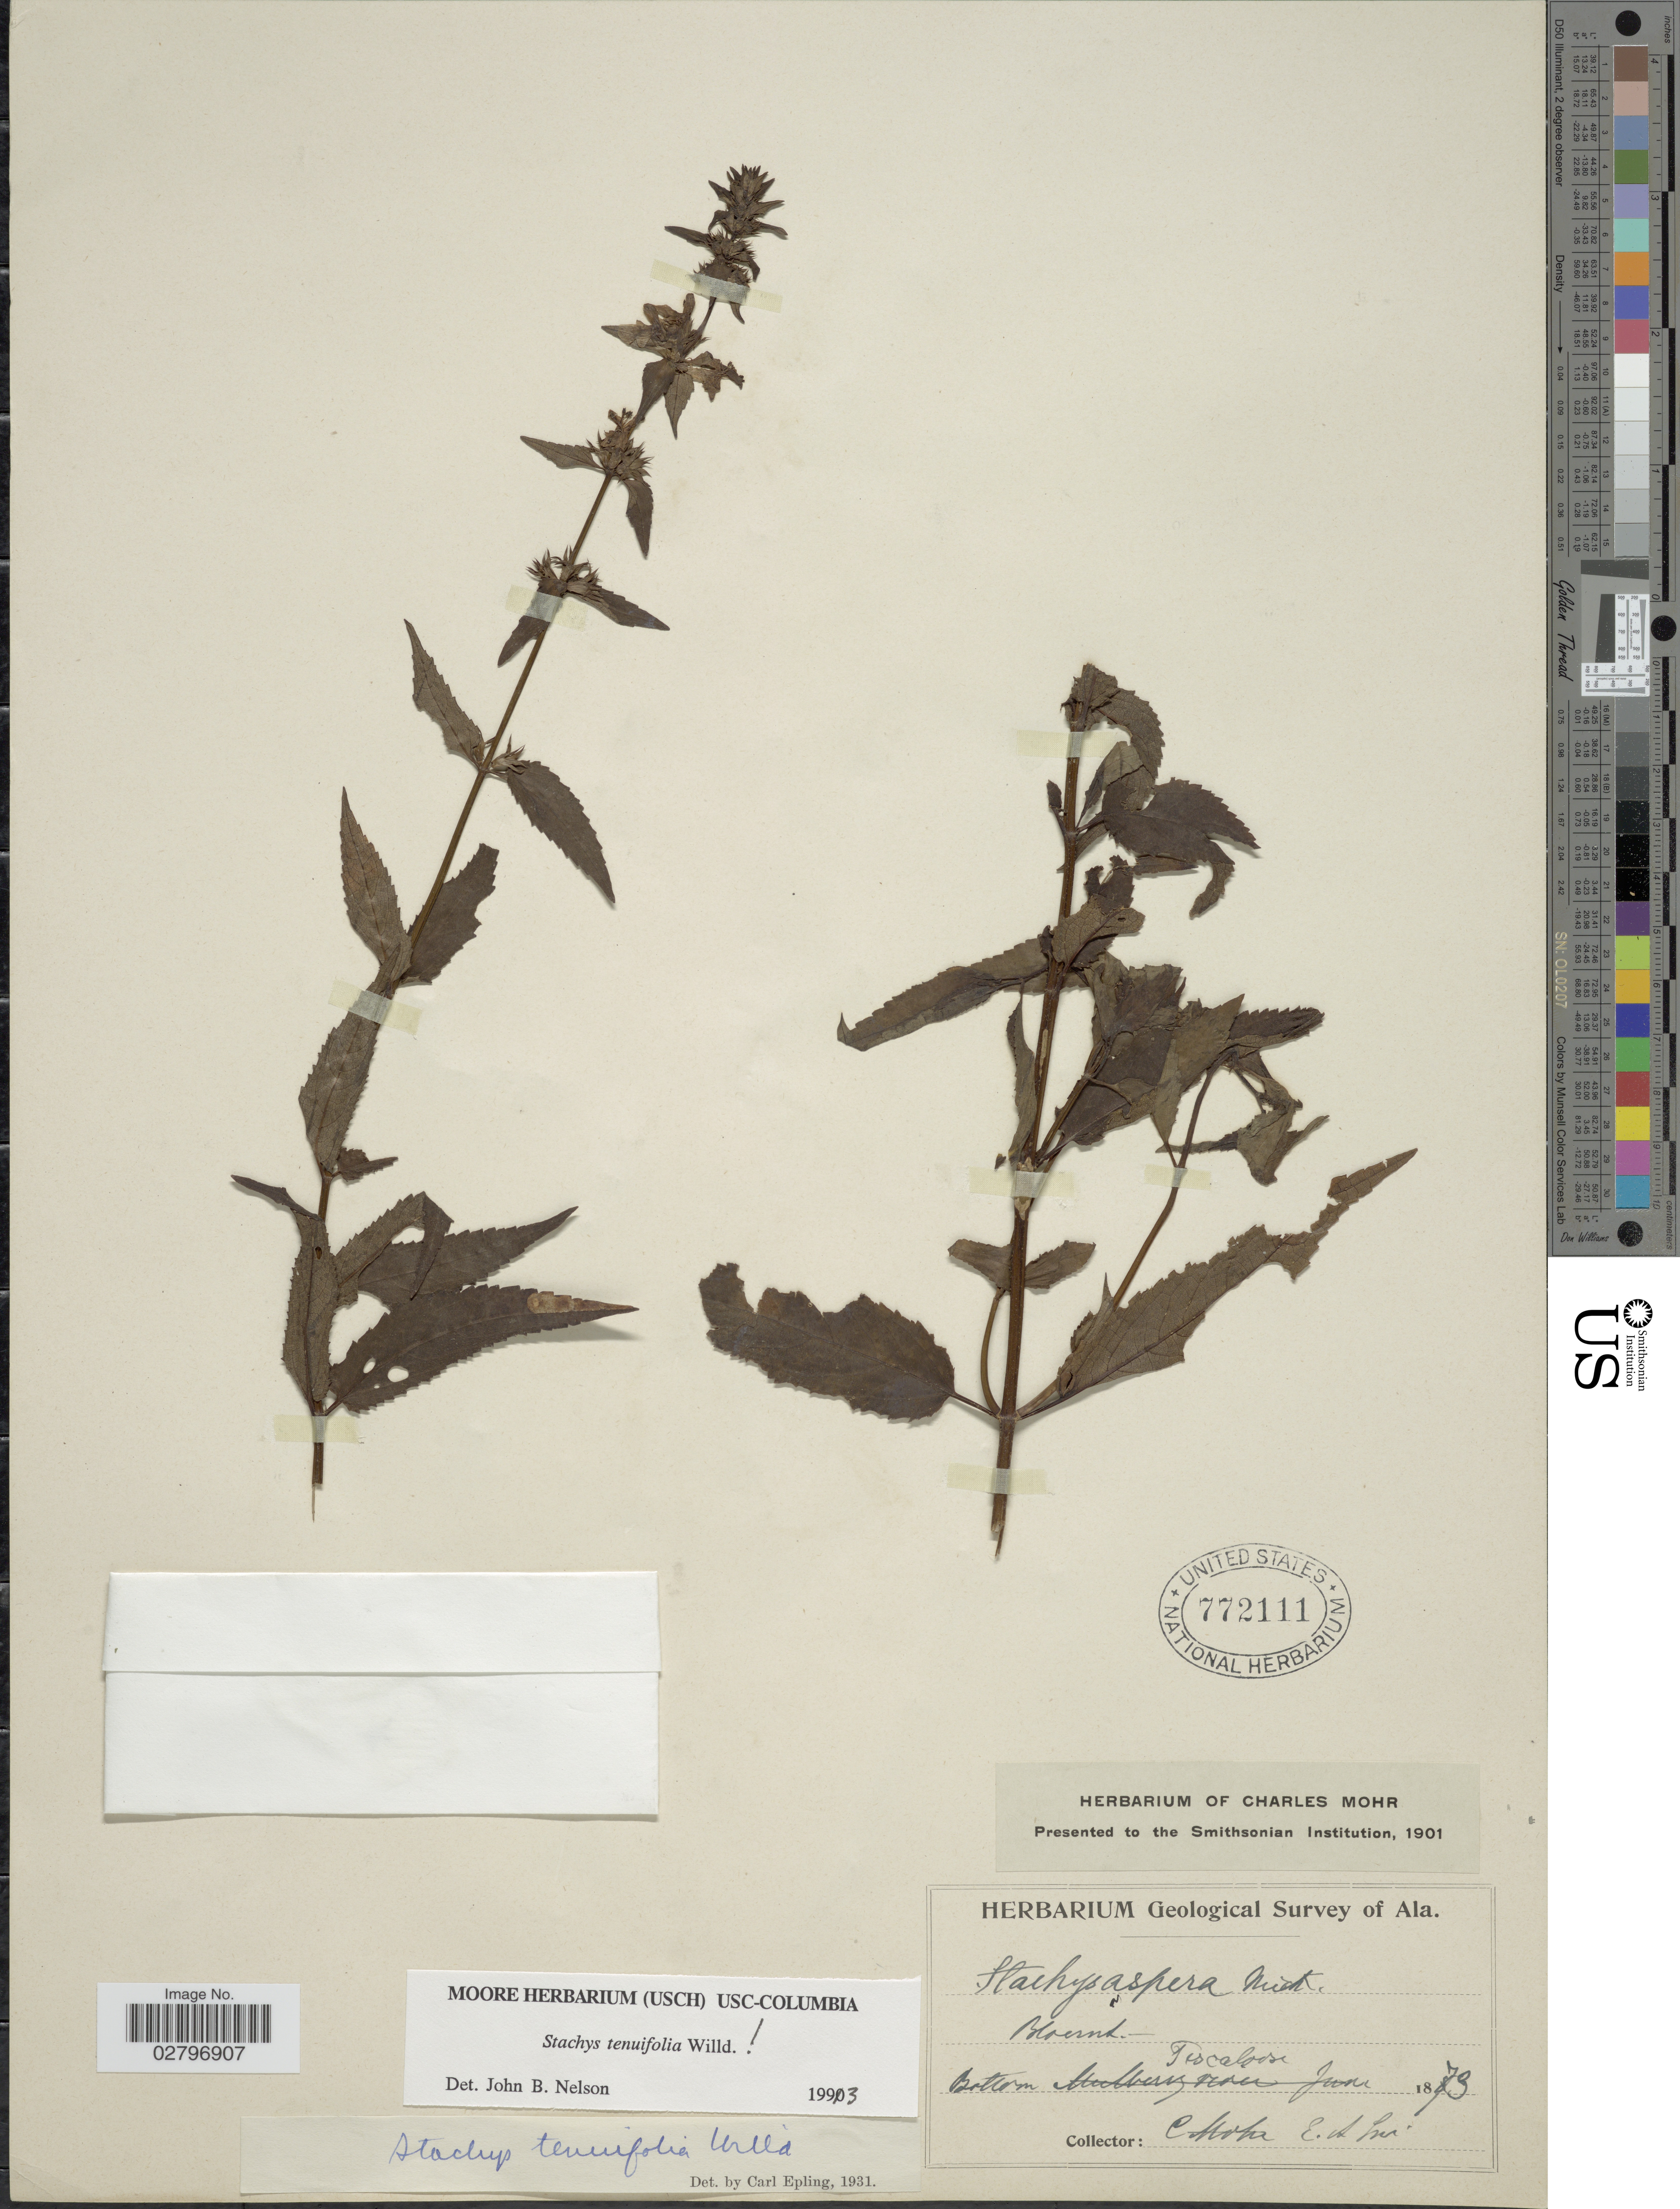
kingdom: Plantae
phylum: Tracheophyta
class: Magnoliopsida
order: Lamiales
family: Lamiaceae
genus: Stachys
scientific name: Stachys tenuifolia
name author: Willd.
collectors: E. A. Smith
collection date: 1873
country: United States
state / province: Alabama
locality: Bottom Tuscaloosa.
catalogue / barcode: US 772111